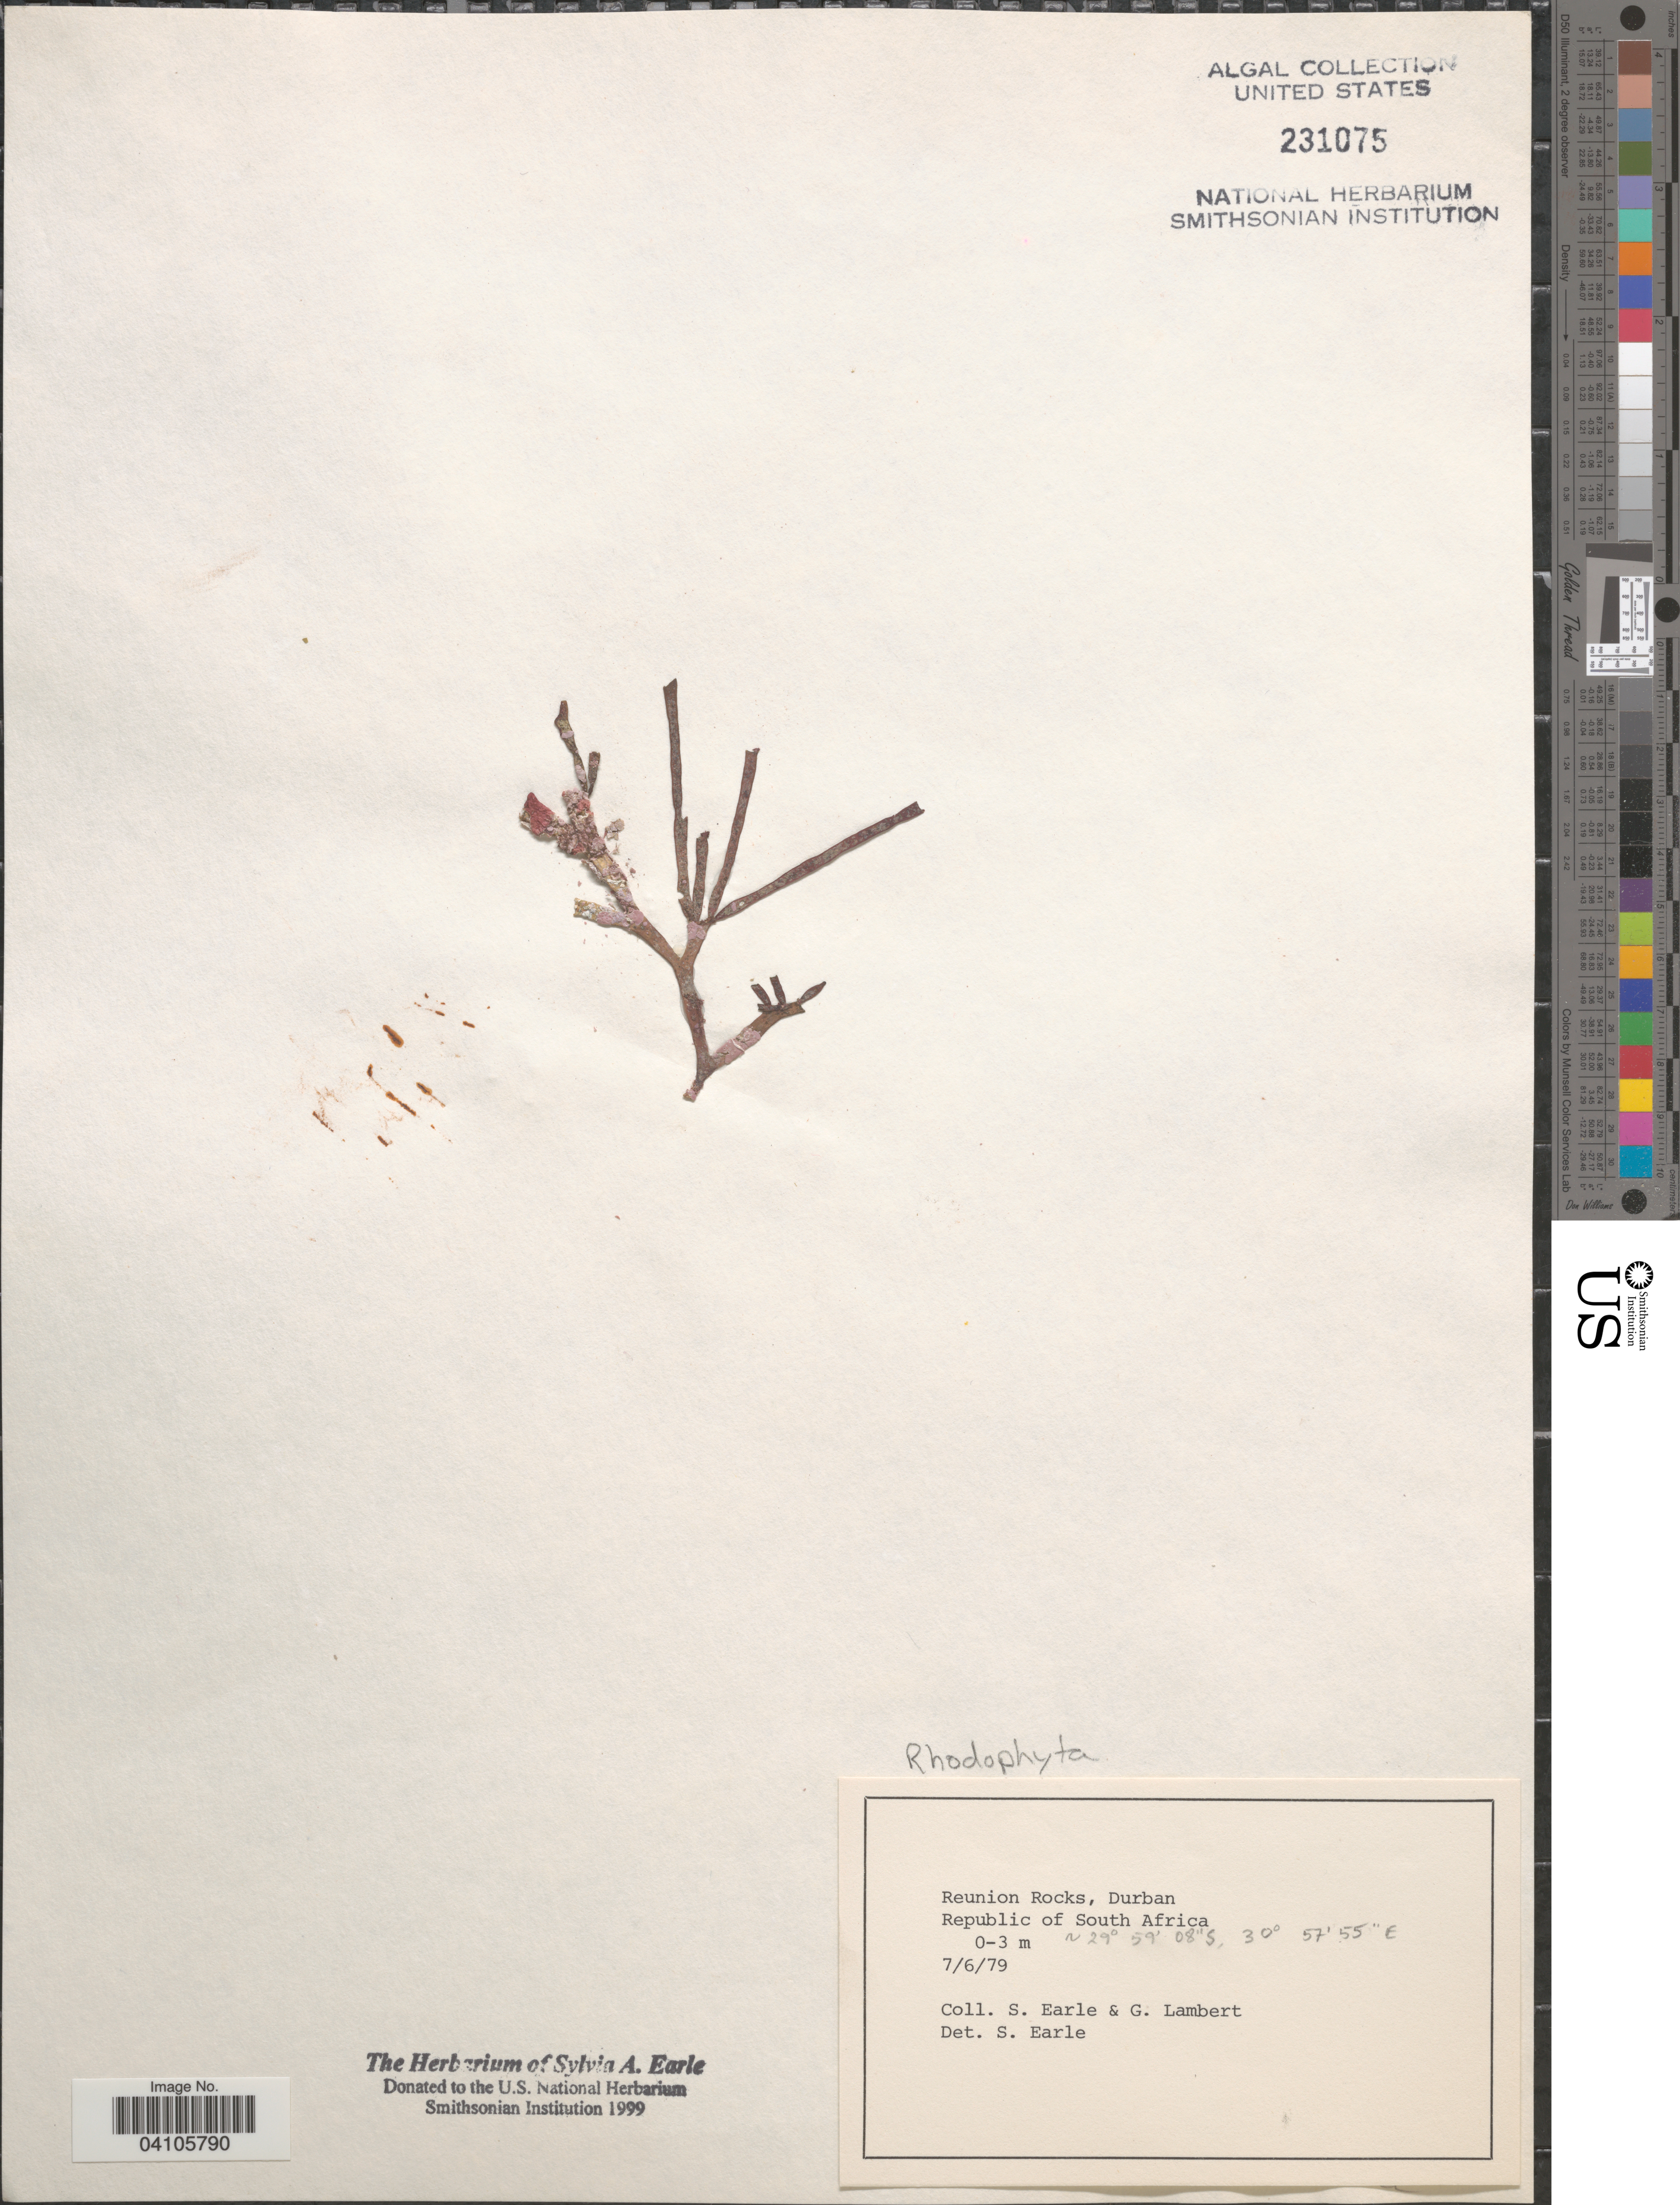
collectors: S. A. Earle & G. Lambert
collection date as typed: Transcribed d/m/y: 7/6/79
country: South Africa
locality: Reunion Rocks, Durban. Republic of South Africa.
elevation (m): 0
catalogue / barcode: US 231075